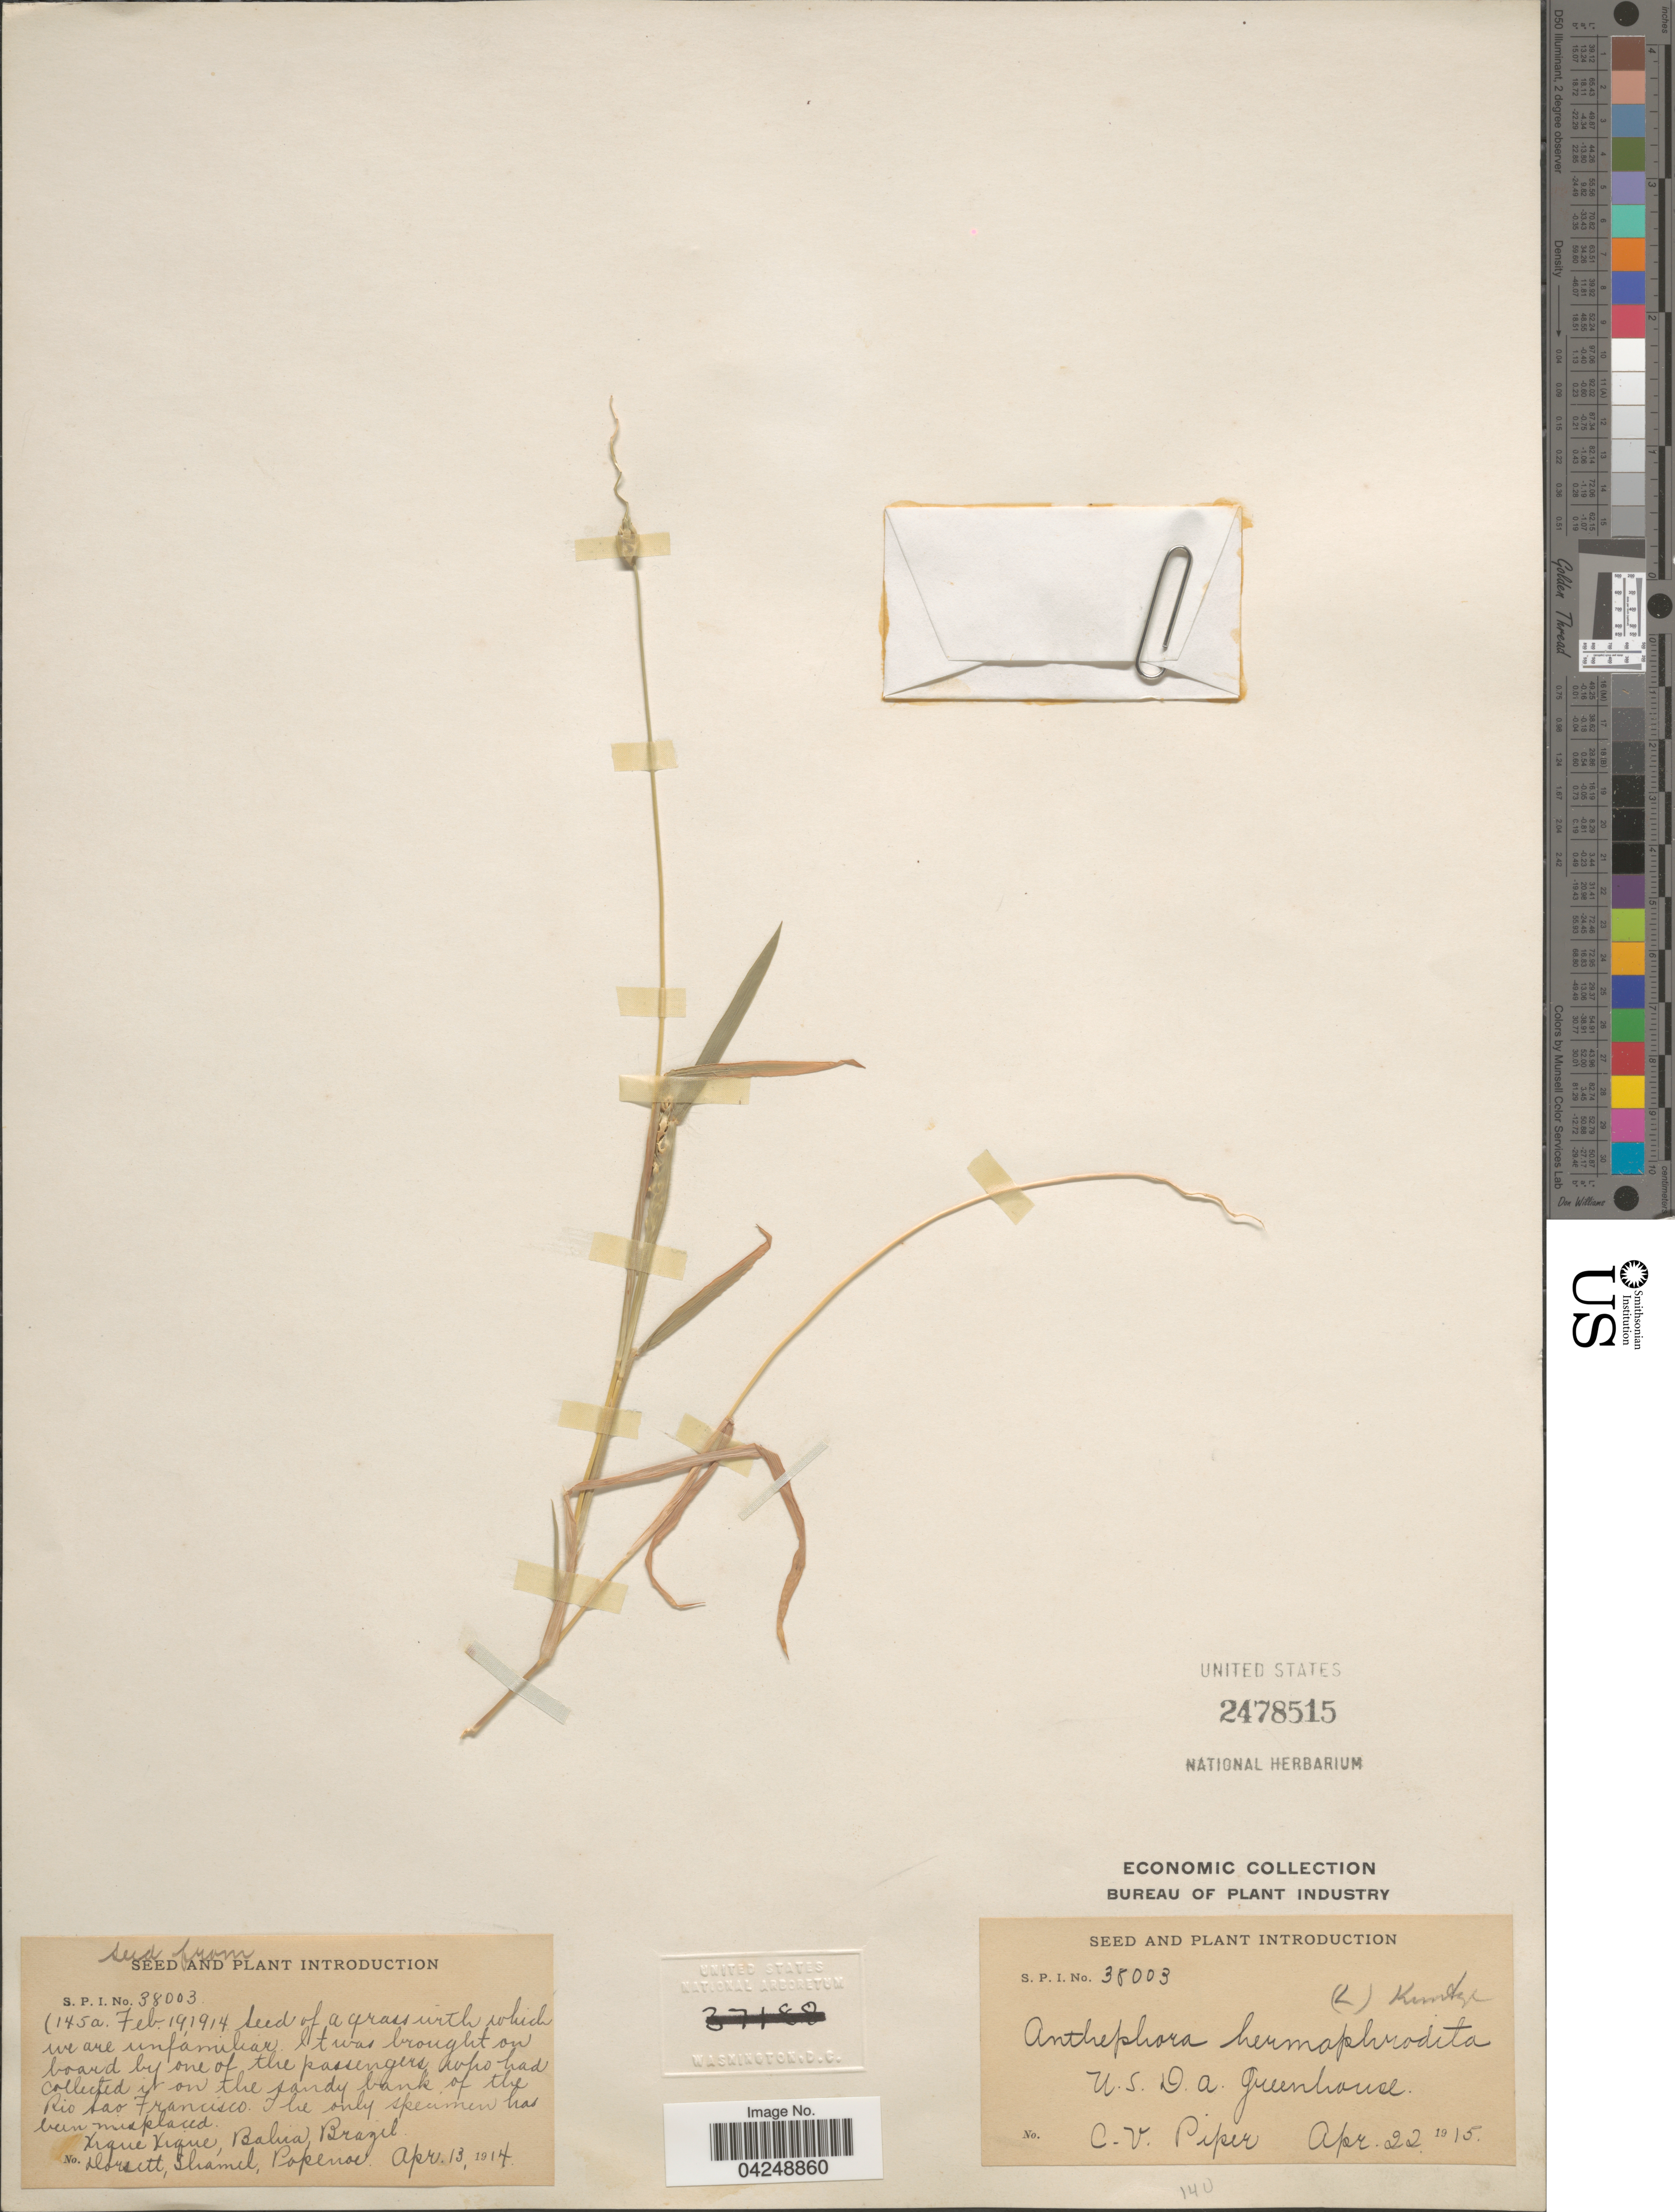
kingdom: Plantae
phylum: Tracheophyta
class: Liliopsida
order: Poales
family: Poaceae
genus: Anthephora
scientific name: Anthephora hermaphrodita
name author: (L.) Kuntze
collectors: C. V. Piper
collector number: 38003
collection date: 1915-04-22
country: United States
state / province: District of Columbia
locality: U.S.D.A. Greenhouse.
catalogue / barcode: US 2478515